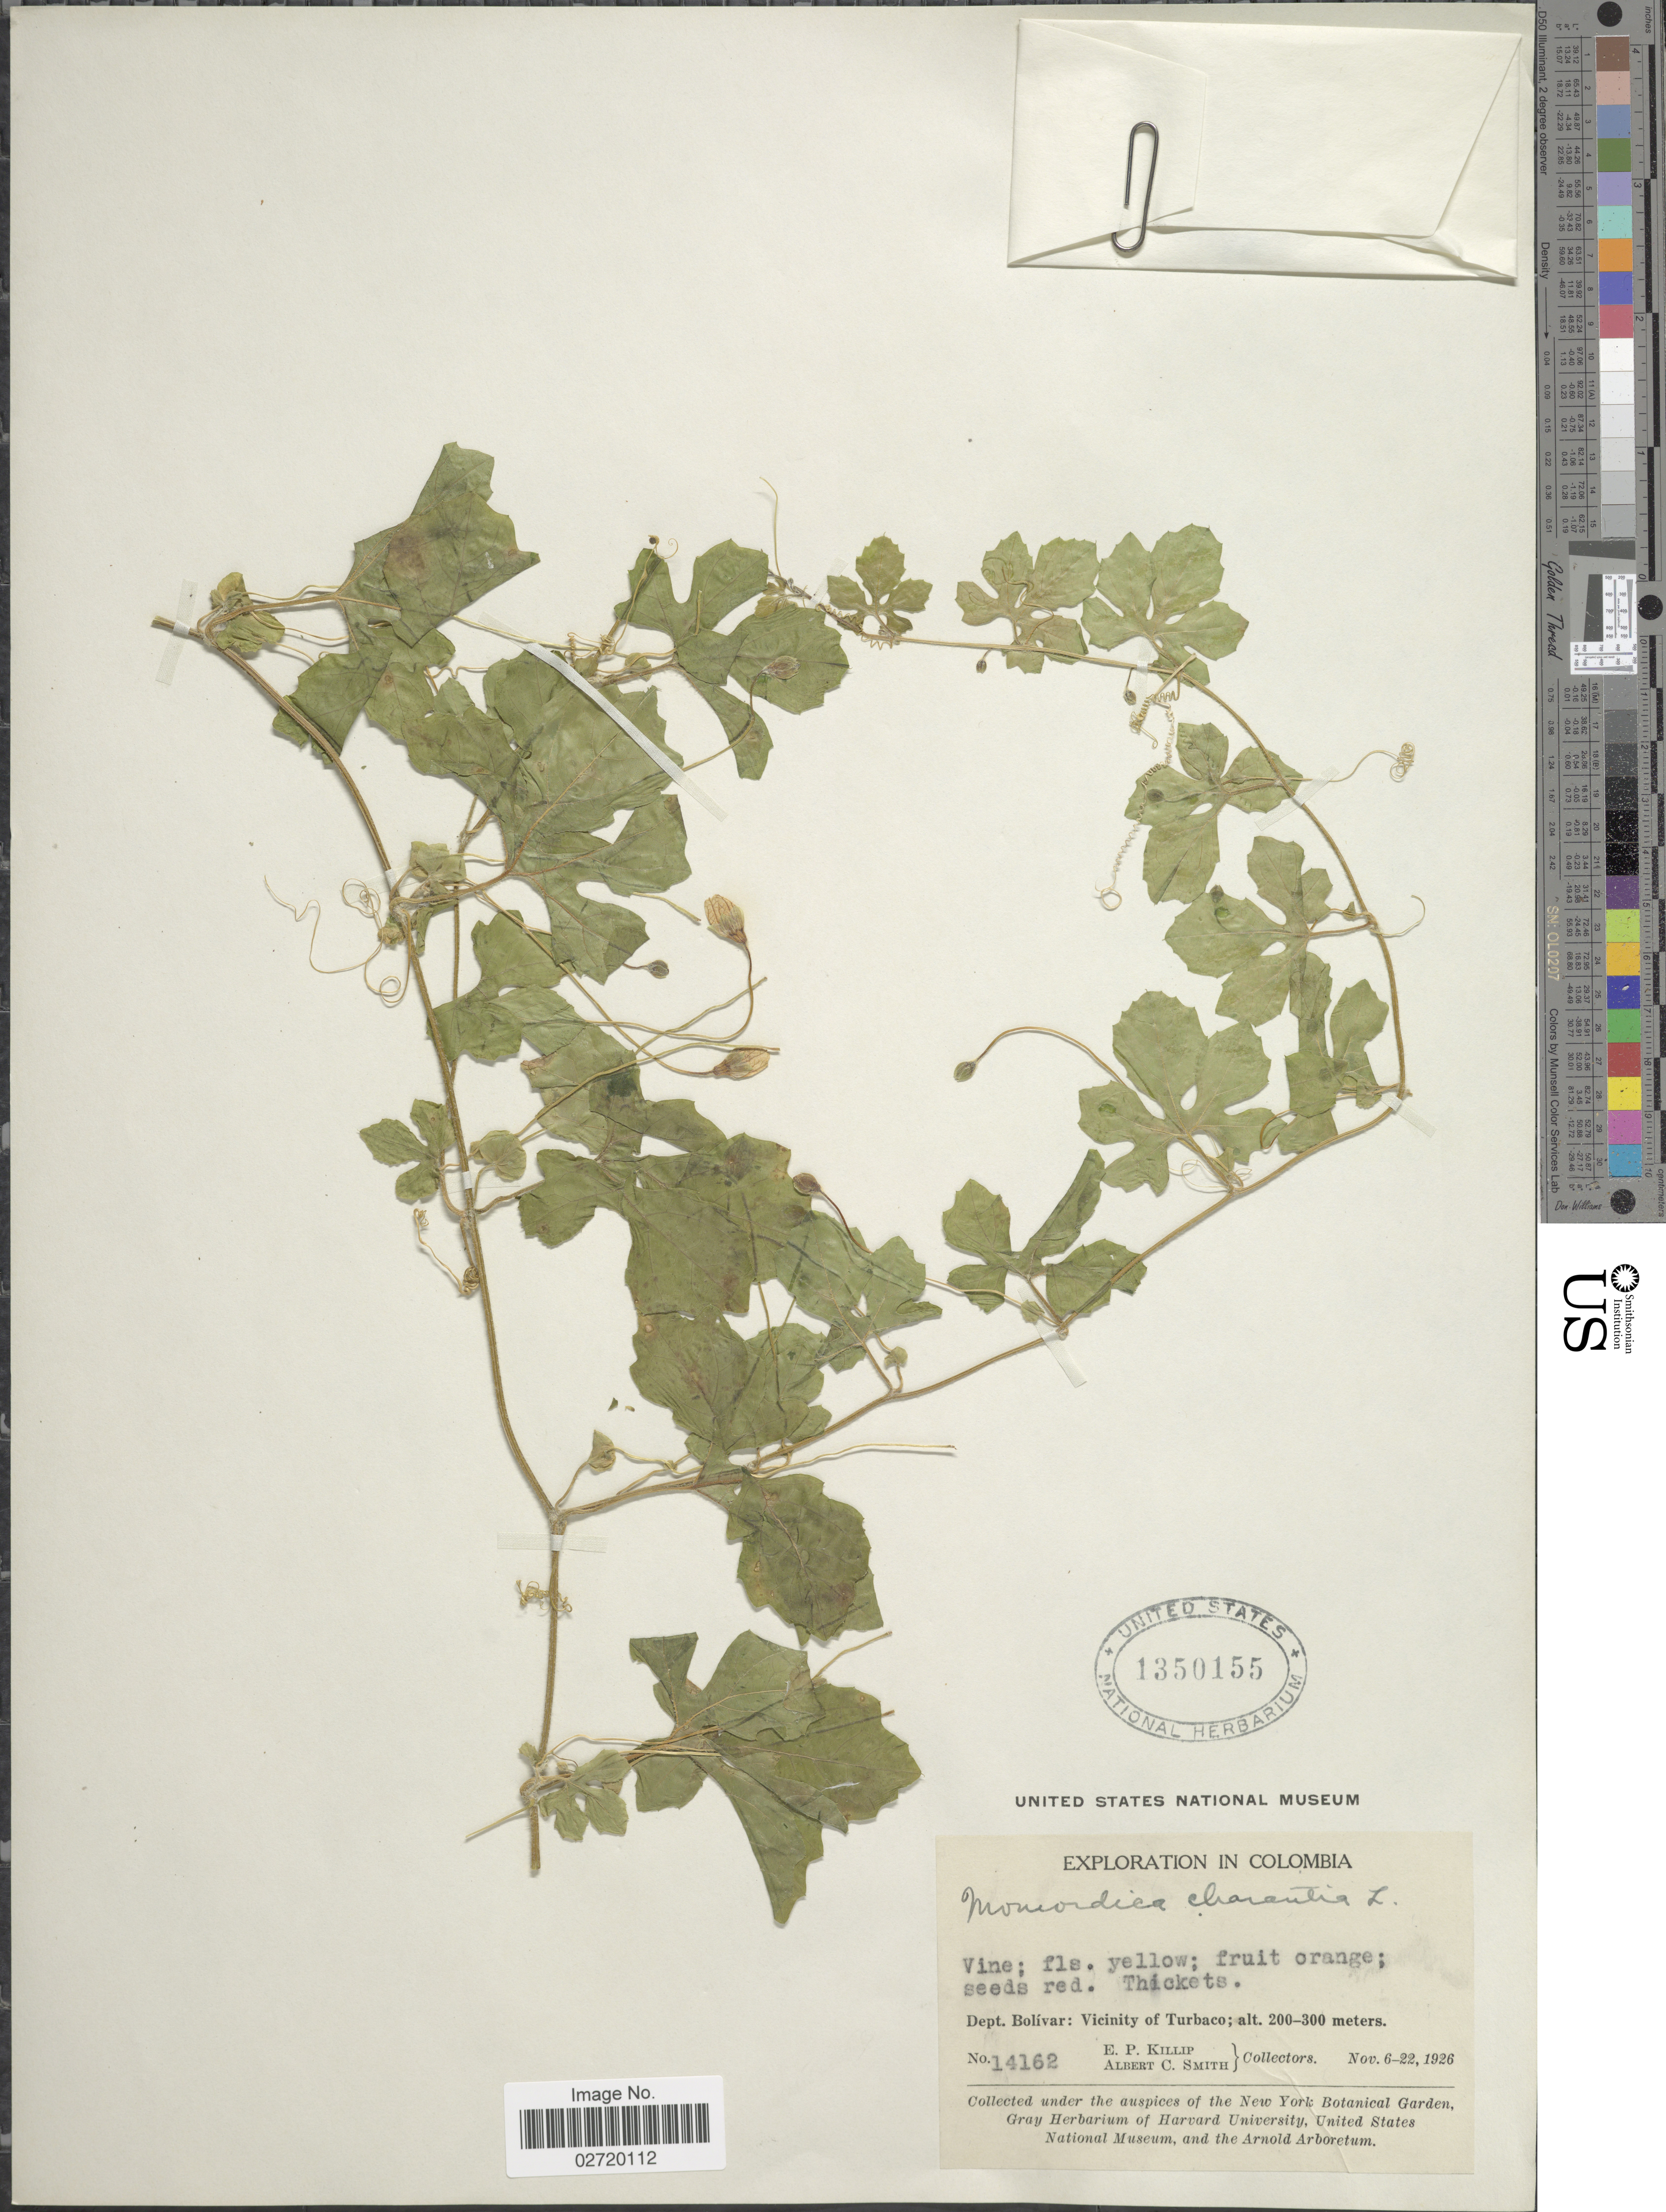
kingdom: Plantae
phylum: Tracheophyta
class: Magnoliopsida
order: Cucurbitales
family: Cucurbitaceae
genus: Momordica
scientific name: Momordica charantia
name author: L.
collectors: E. P. Killip & A. C. Smith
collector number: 14162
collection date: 1926-11-06/1926-11-22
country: Colombia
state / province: Bolívar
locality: Dept. Bolivar: Vicinity of Turbaco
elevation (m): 200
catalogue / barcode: US 1350155